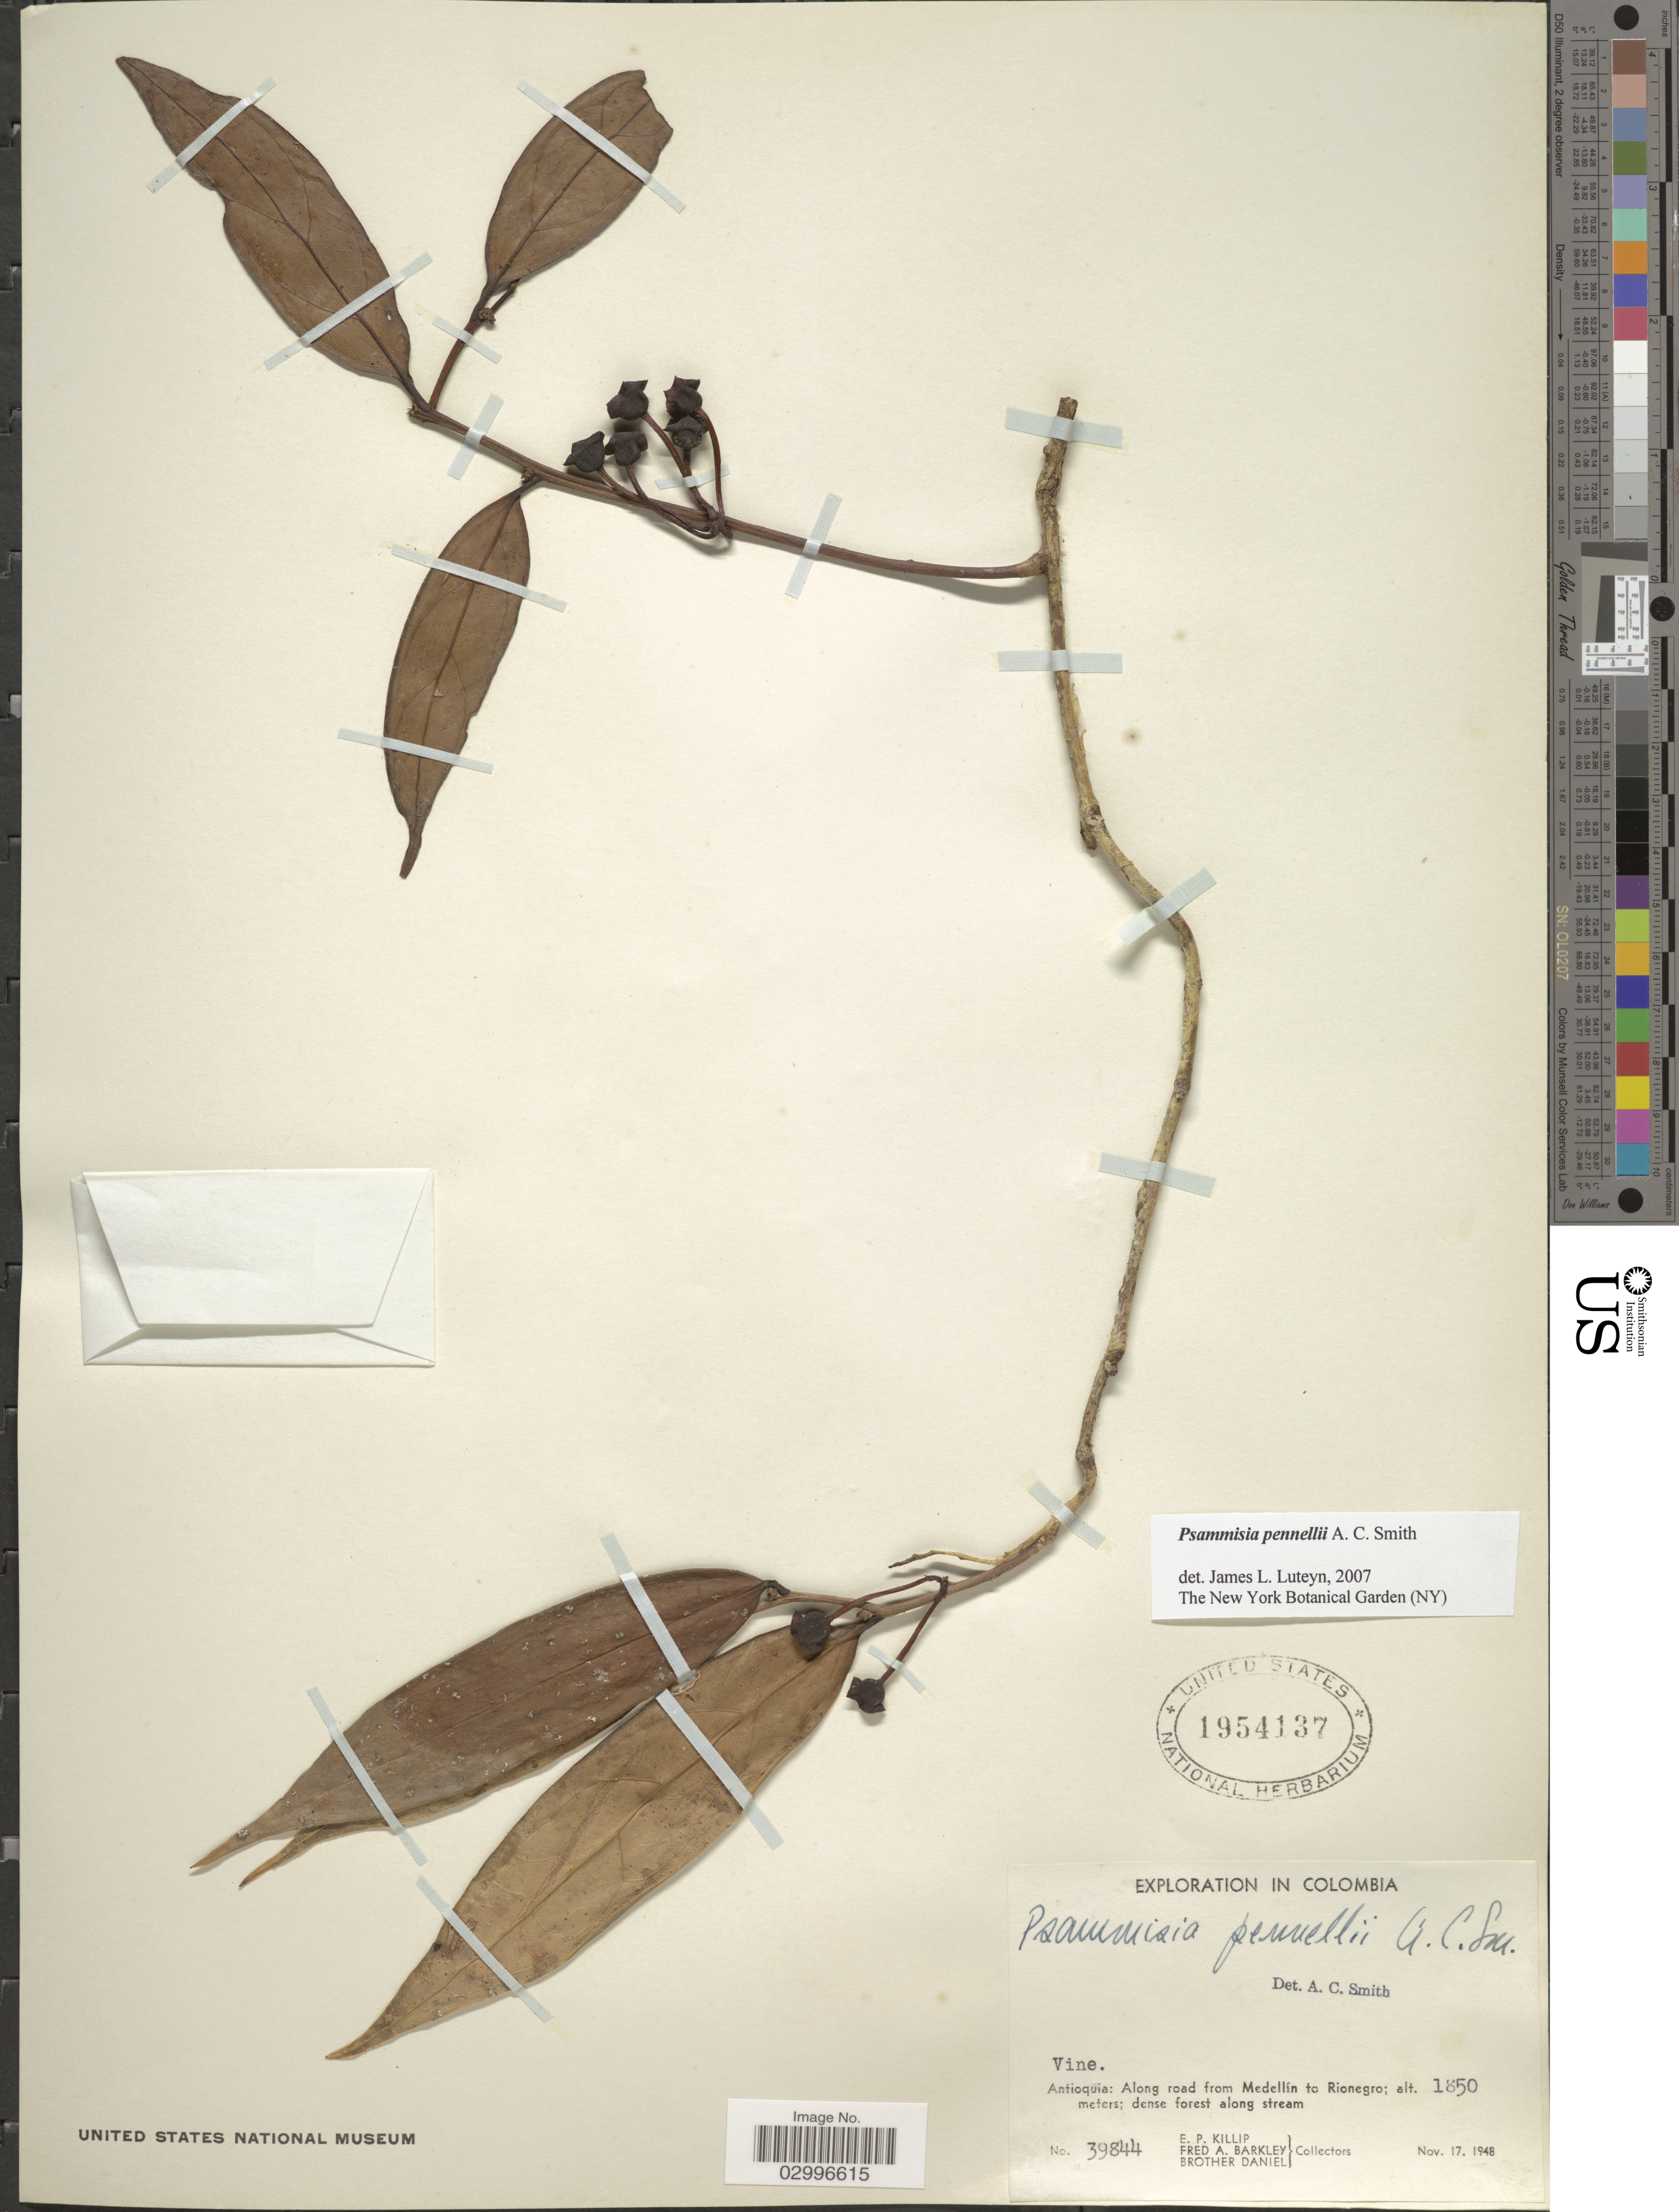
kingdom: Plantae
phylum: Tracheophyta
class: Magnoliopsida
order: Ericales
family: Ericaceae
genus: Psammisia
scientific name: Psammisia pennellii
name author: A.C. Sm.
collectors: E. P. Killip, F. A. Barkley & Bro. Daniel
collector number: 39844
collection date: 1948-11-17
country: Colombia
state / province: Antioquia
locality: Along road from Medellín to Rionegro.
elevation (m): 1850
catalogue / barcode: US 1954137